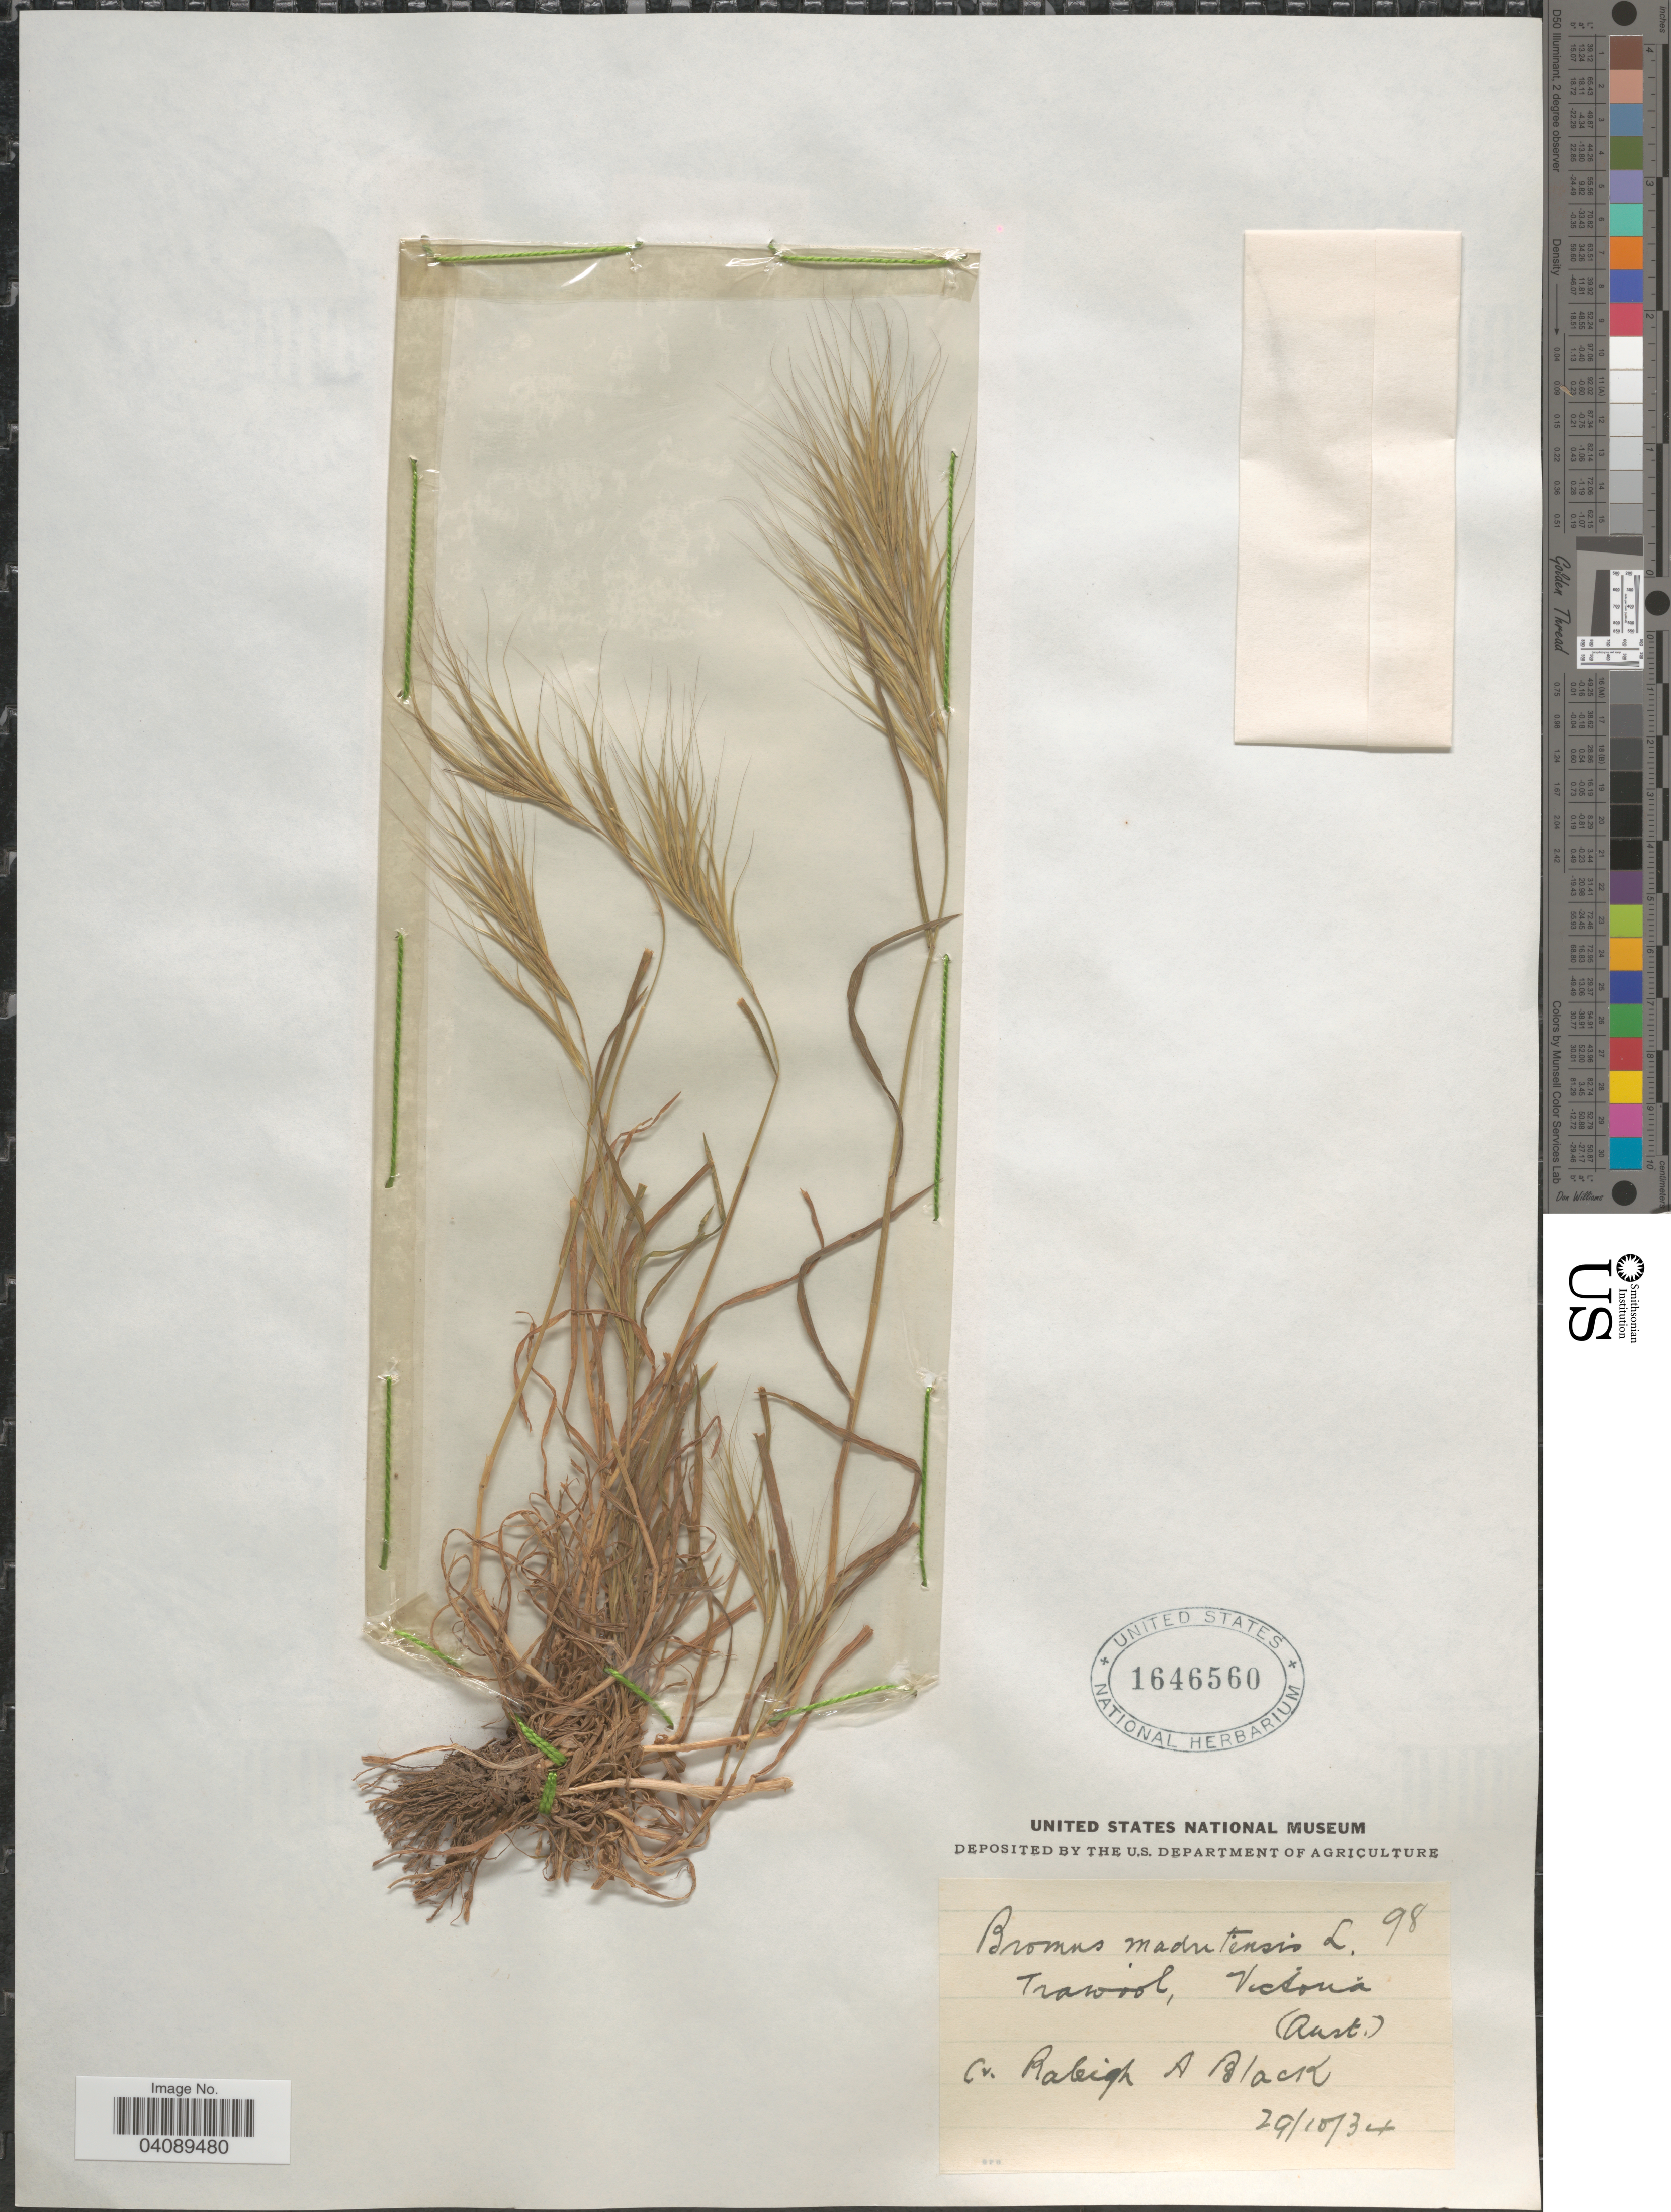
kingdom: Plantae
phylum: Tracheophyta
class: Liliopsida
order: Poales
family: Poaceae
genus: Bromus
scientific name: Bromus madritensis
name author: L.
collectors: R. A. Black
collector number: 98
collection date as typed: Transcribed d/m/y: 29/10/34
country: Australia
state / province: Victoria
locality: Trawool, Victoria.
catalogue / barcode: US 1646560